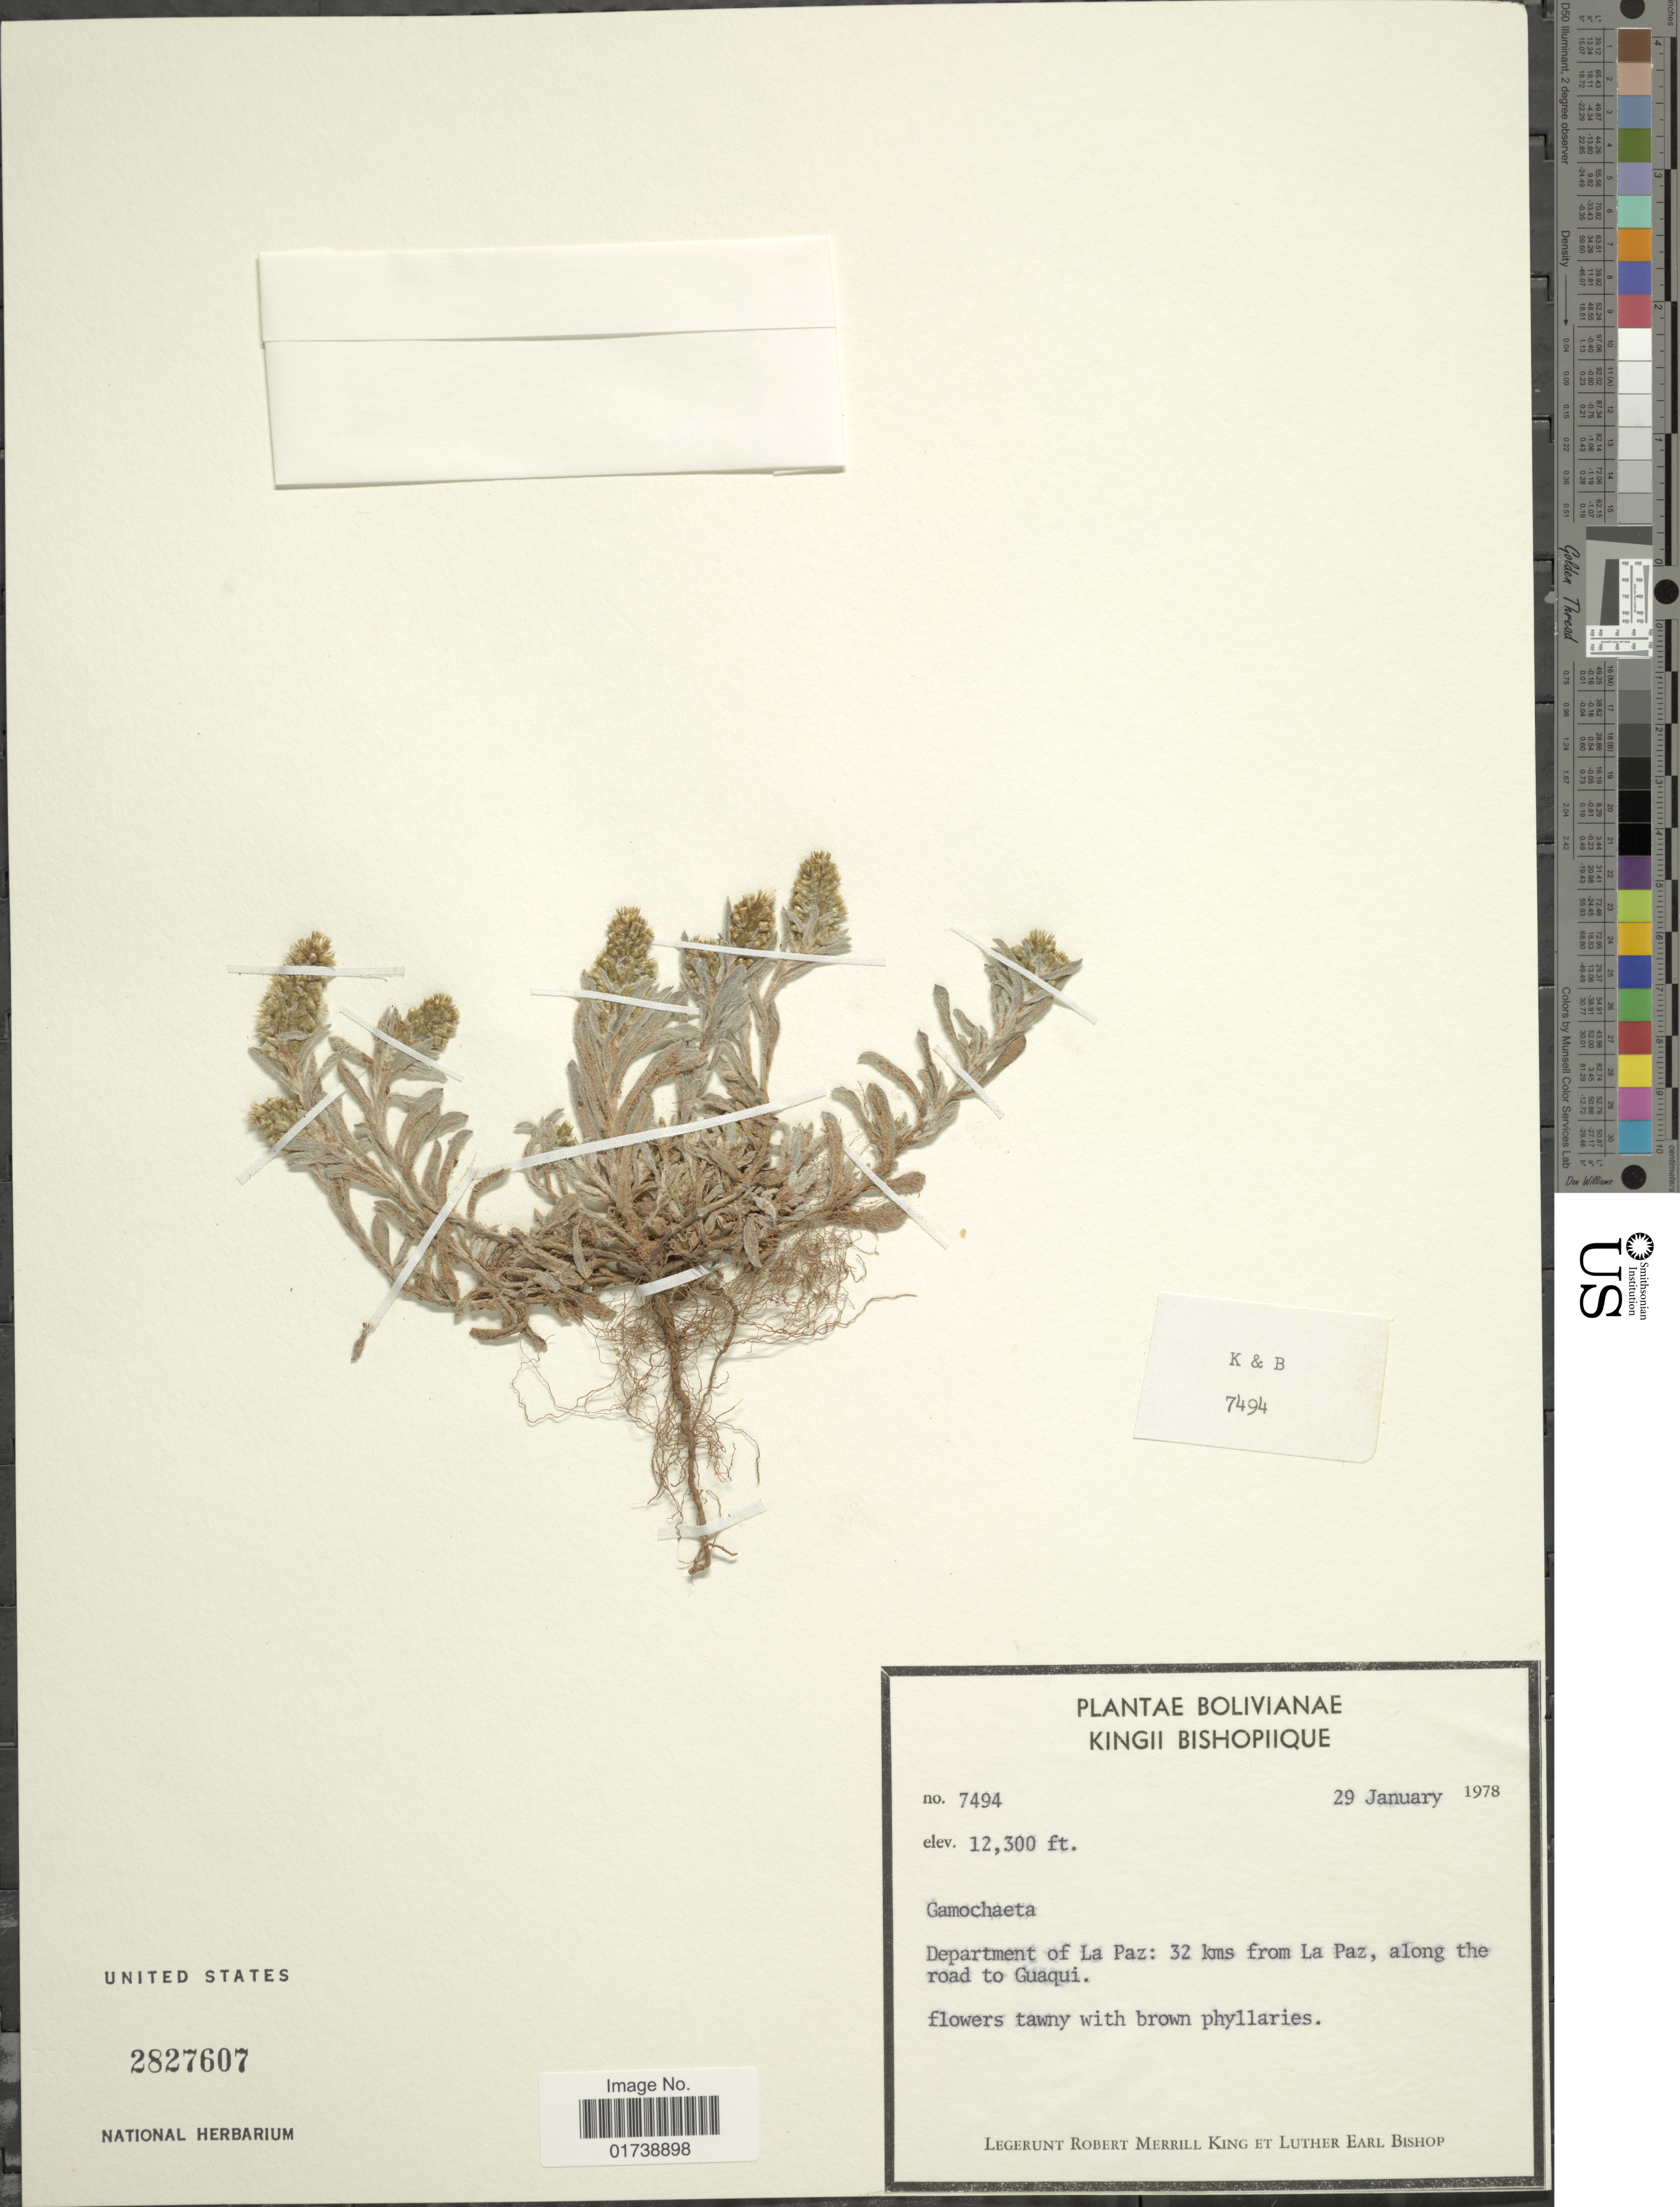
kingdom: Plantae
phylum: Tracheophyta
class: Magnoliopsida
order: Asterales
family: Asteraceae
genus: Gamochaeta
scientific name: Gamochaeta sp.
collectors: R. M. King & L. E. Bishop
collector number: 7494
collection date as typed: Transcribed d/m/y: 29/1/1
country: Bolivia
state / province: La Paz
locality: Bolivianae, 32 kms from La Paz, along the road to Guaqui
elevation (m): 3749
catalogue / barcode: US 2827607